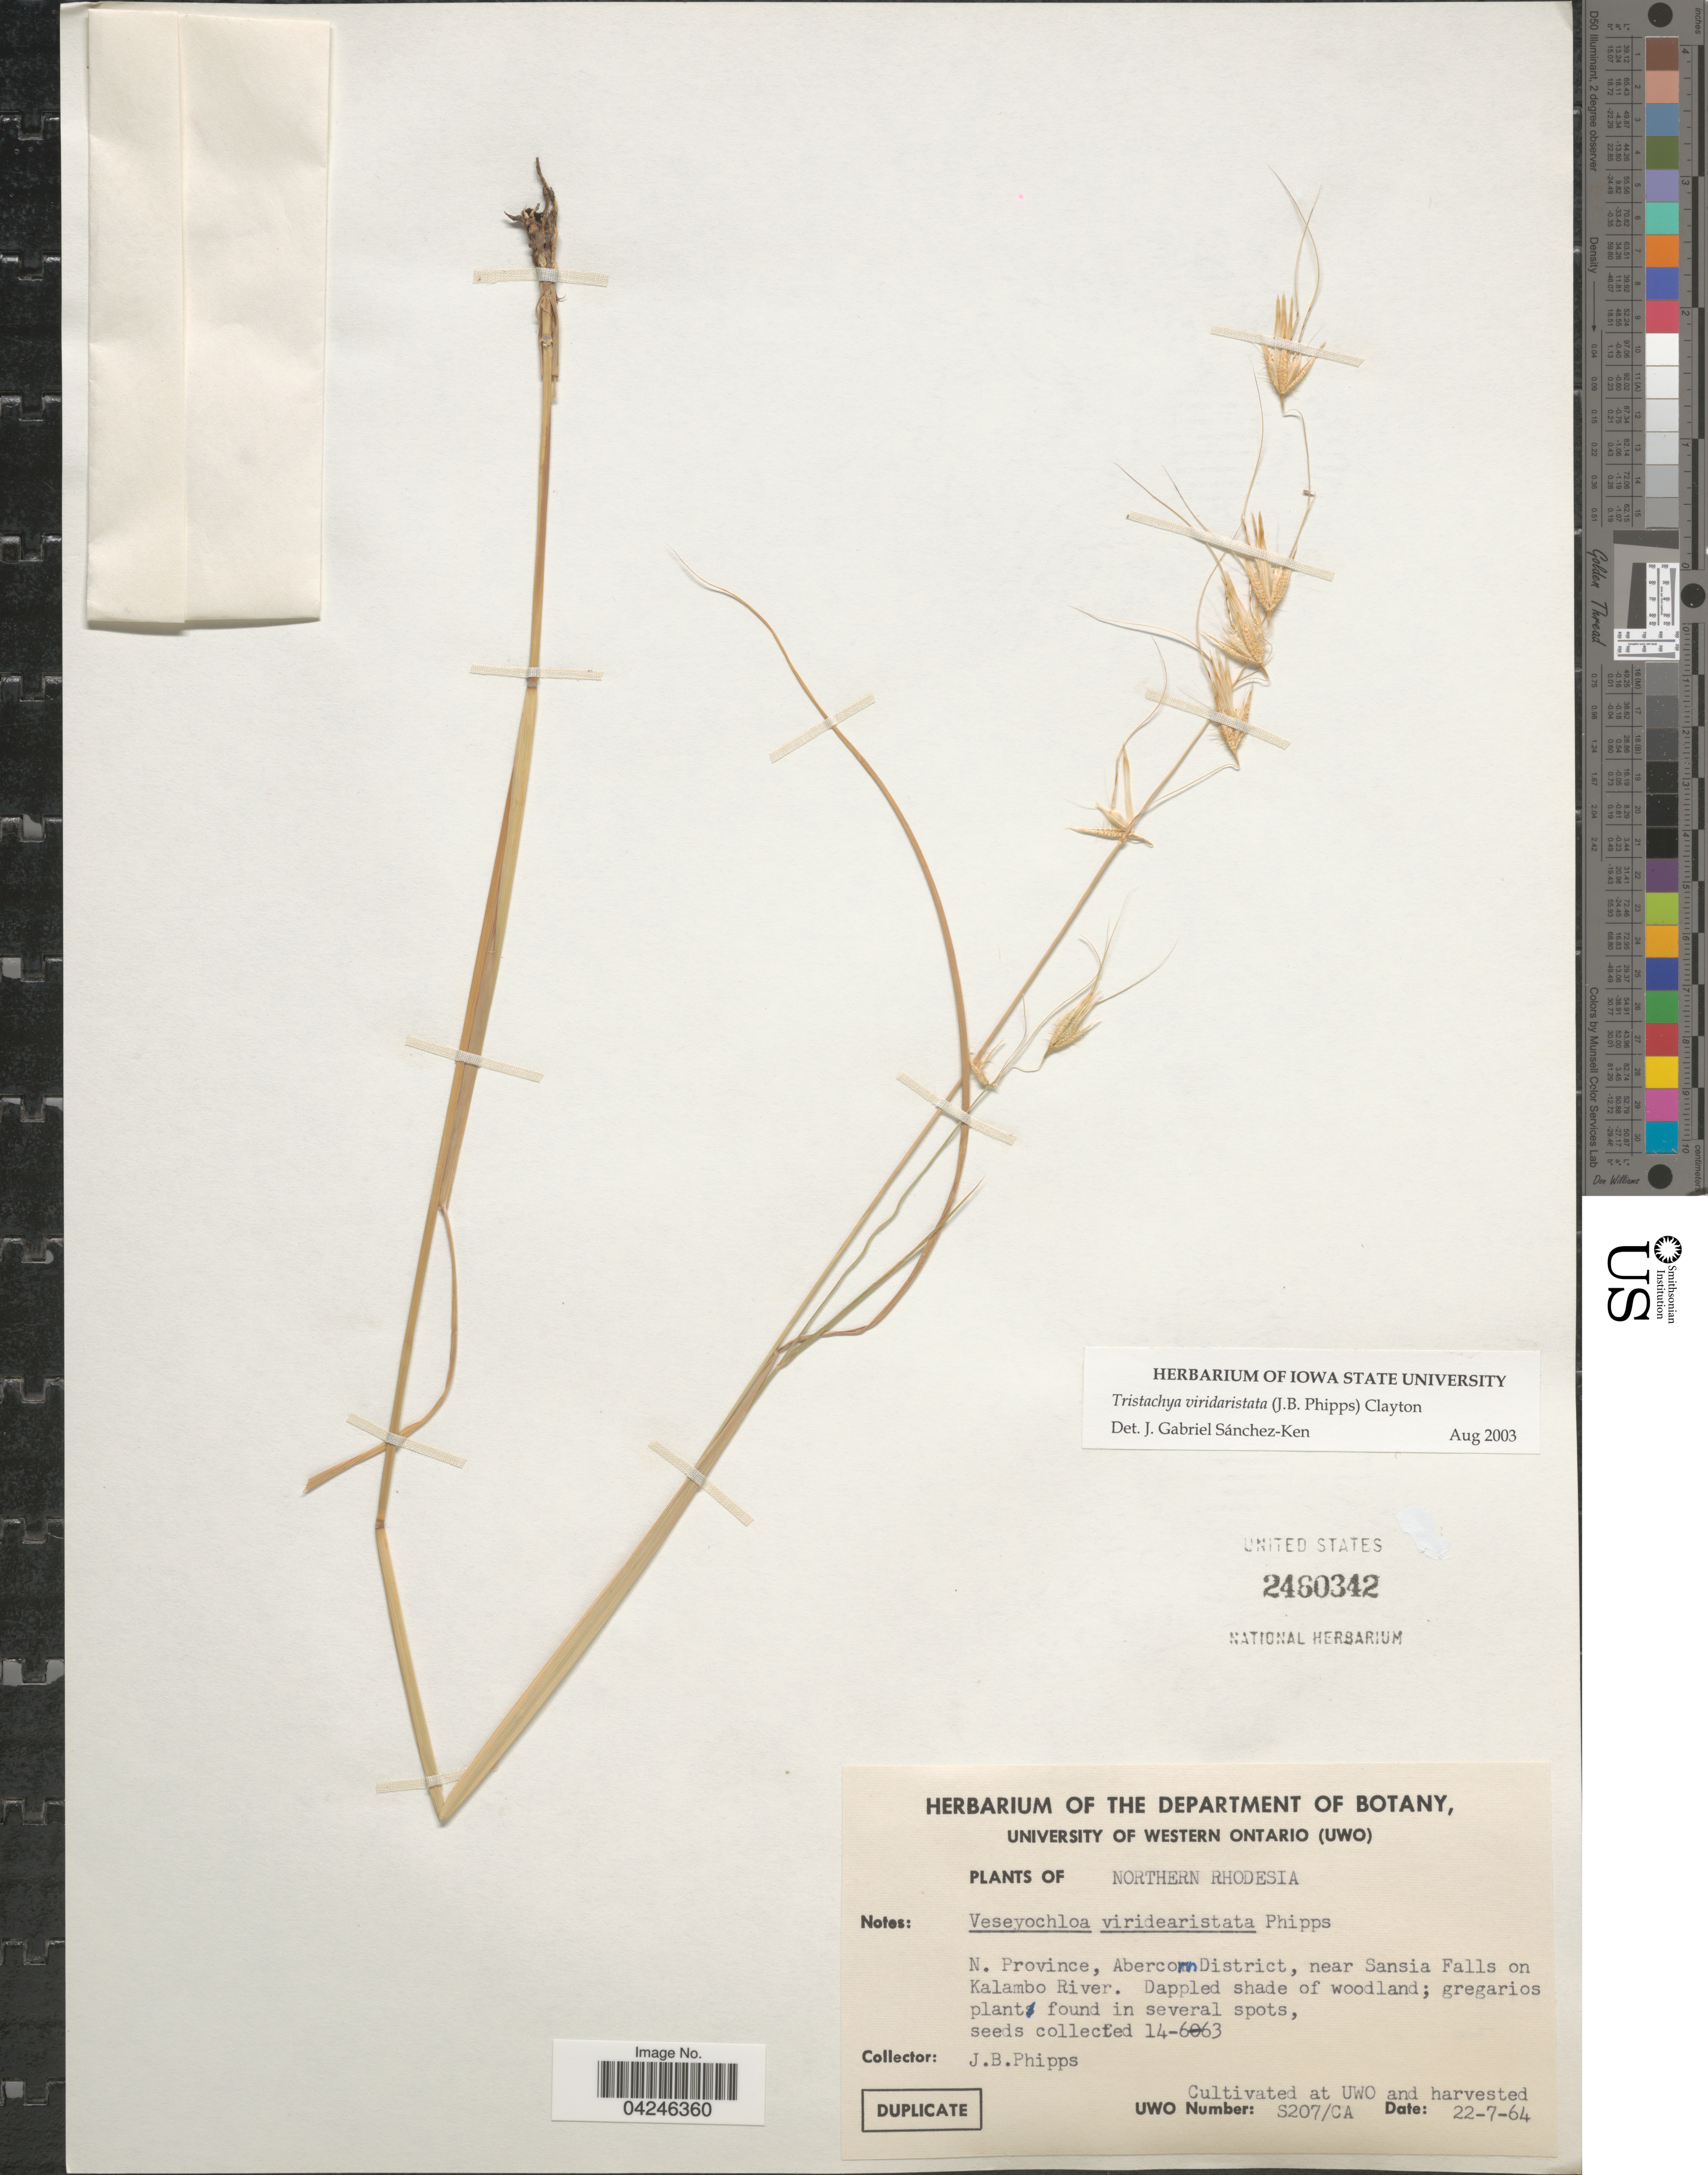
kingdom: Plantae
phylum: Tracheophyta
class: Liliopsida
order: Poales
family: Poaceae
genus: Tristachya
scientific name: Tristachya viridearistata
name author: (J.B. Phipps) Clayton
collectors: J. Phipps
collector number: S207/CA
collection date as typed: Transcribed d/m/y: 22/7/64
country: Canada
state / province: Ontario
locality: At UWO and harvested.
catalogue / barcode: US 2460342